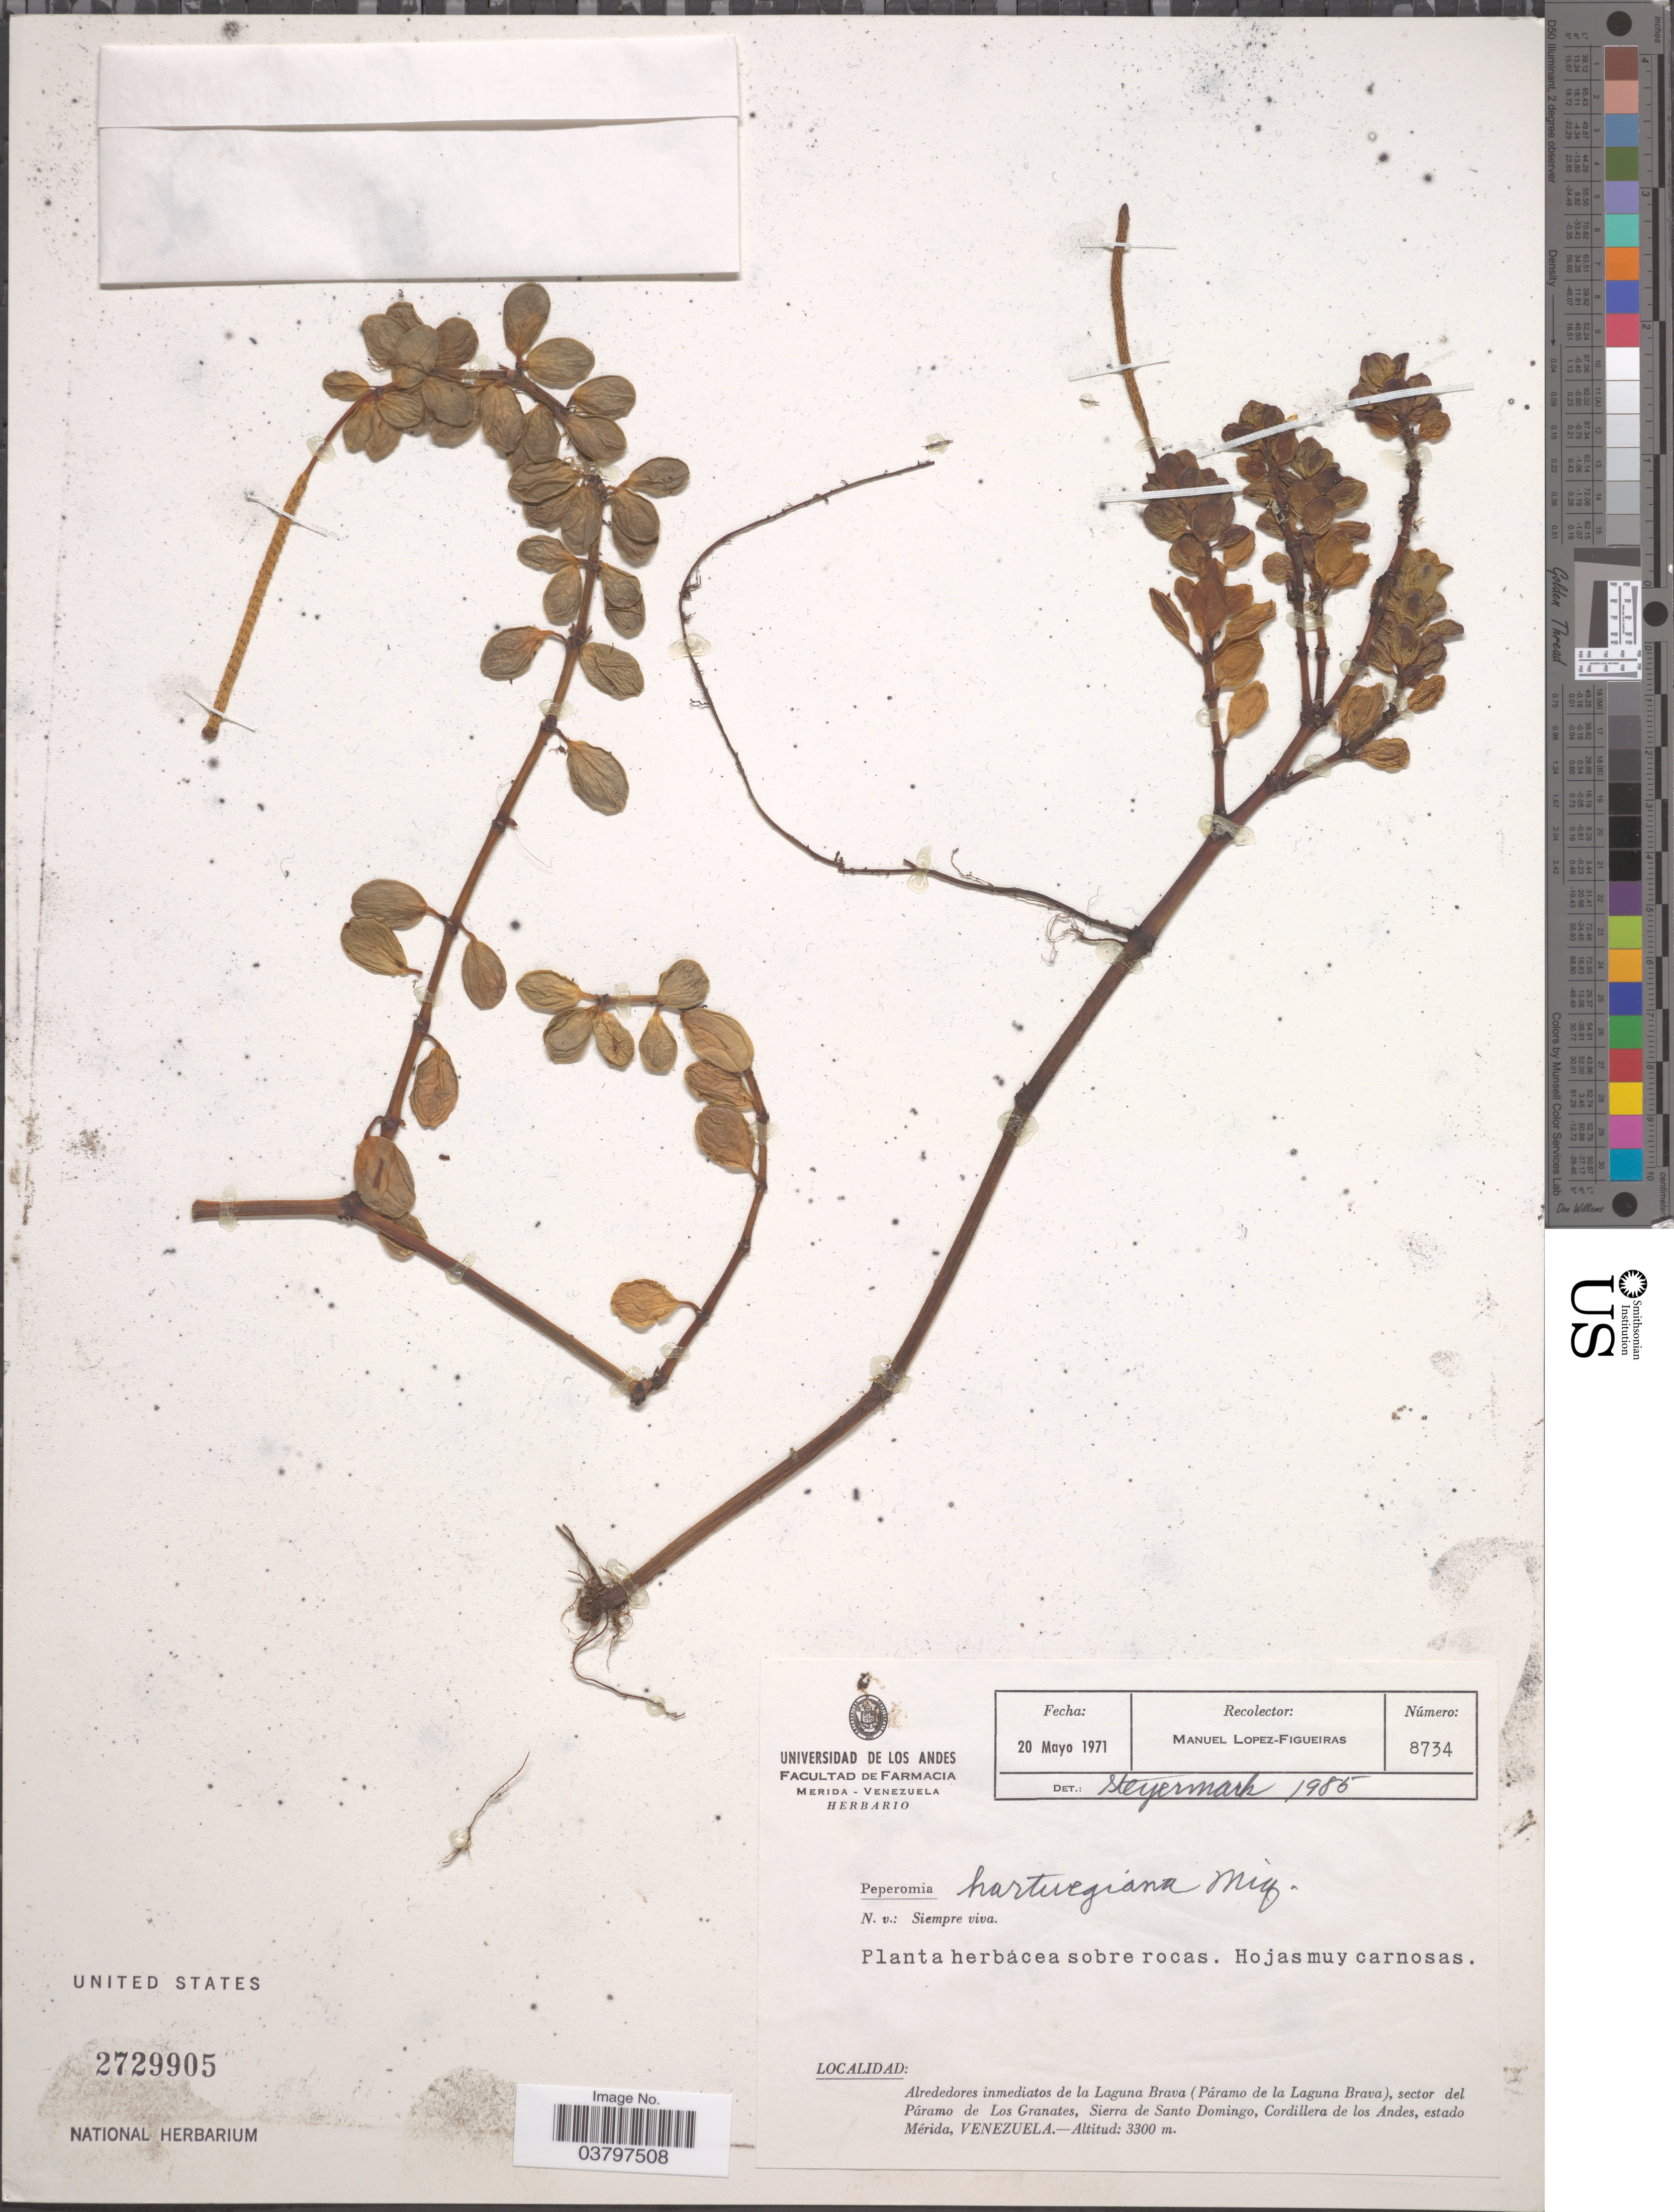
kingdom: Plantae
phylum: Tracheophyta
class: Magnoliopsida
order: Piperales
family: Piperaceae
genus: Peperomia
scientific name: Peperomia hartwegiana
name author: Miq.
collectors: M. López Figueiras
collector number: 8734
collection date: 1971-05-20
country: Venezuela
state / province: Merida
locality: Alrededores inmediatos de la Laguna Brava (Páramo de la Laguna Brava), sector del Páramo de Los Granates, Sierra de Santo Domingo, Cordillera de los Andes, estado Mérida.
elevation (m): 3300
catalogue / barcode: US 2729905